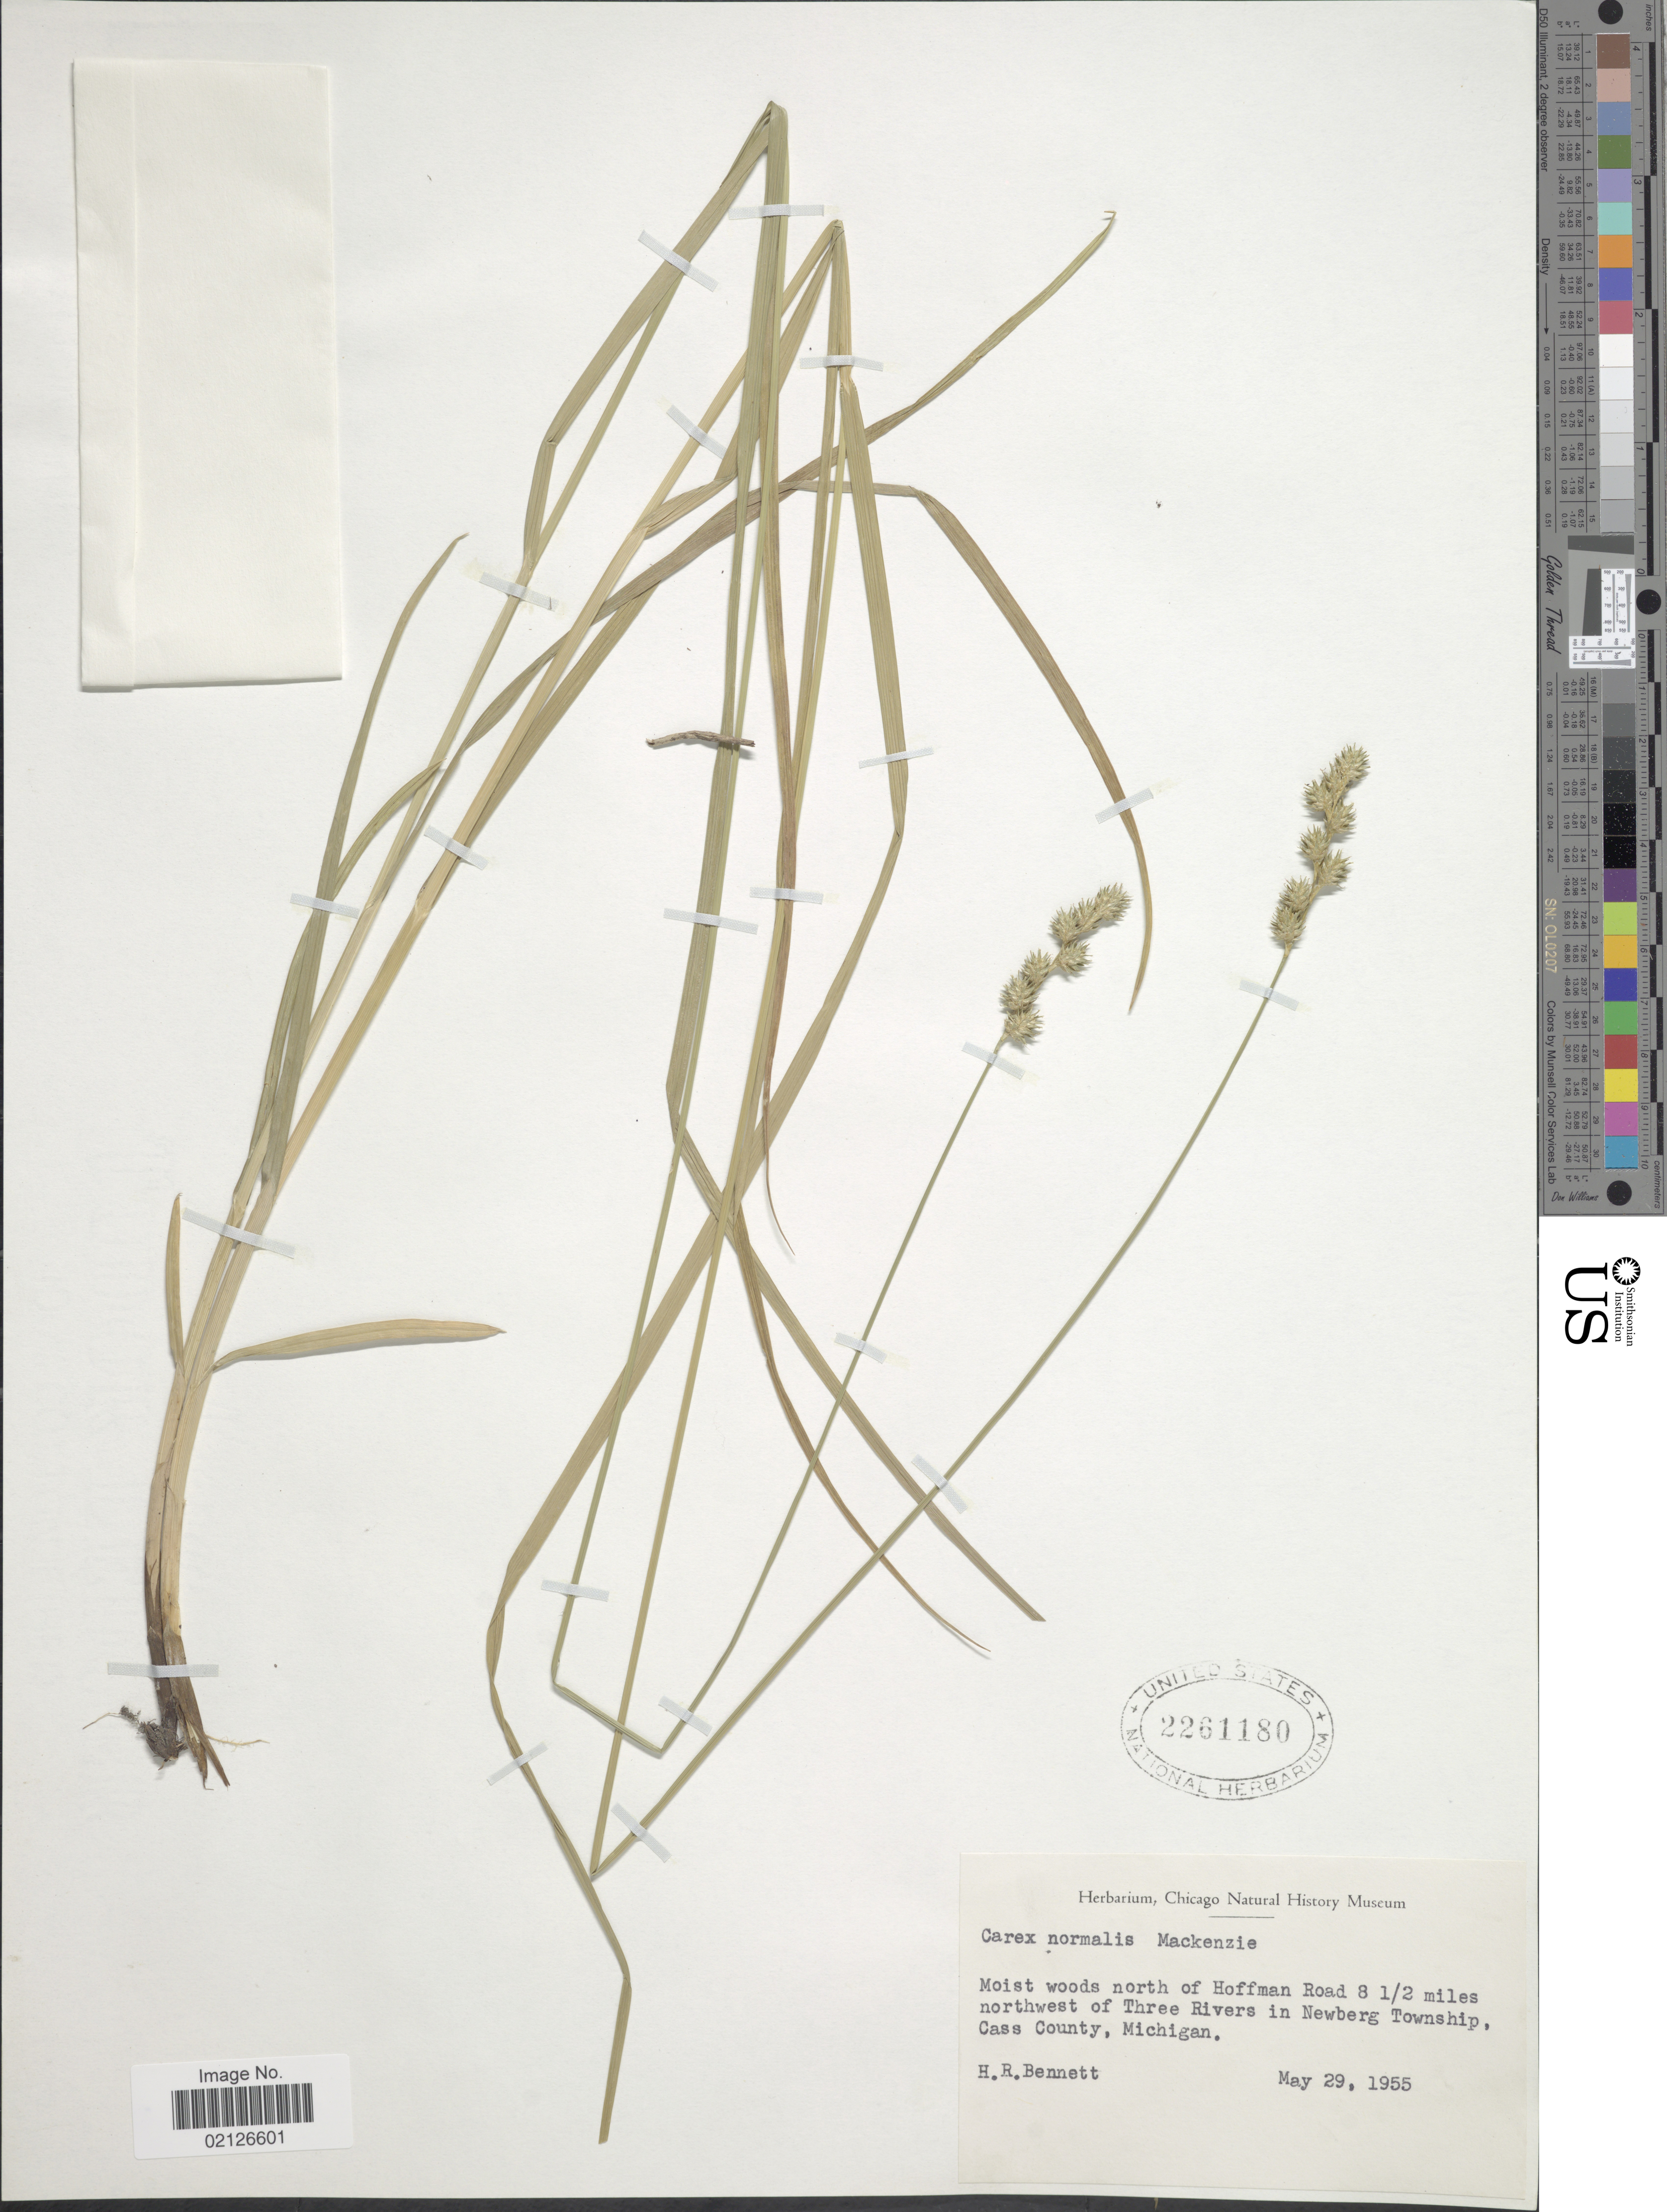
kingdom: Plantae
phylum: Tracheophyta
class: Liliopsida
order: Poales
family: Cyperaceae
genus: Carex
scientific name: Carex normalis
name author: Mack.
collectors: H. R. Bennett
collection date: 1955-05-29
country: United States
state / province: Michigan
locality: Moist woods north of Hoffman Road 8 1/2 miles northwest of Three Rivers in Newberg Township, Cass County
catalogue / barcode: US 2261180